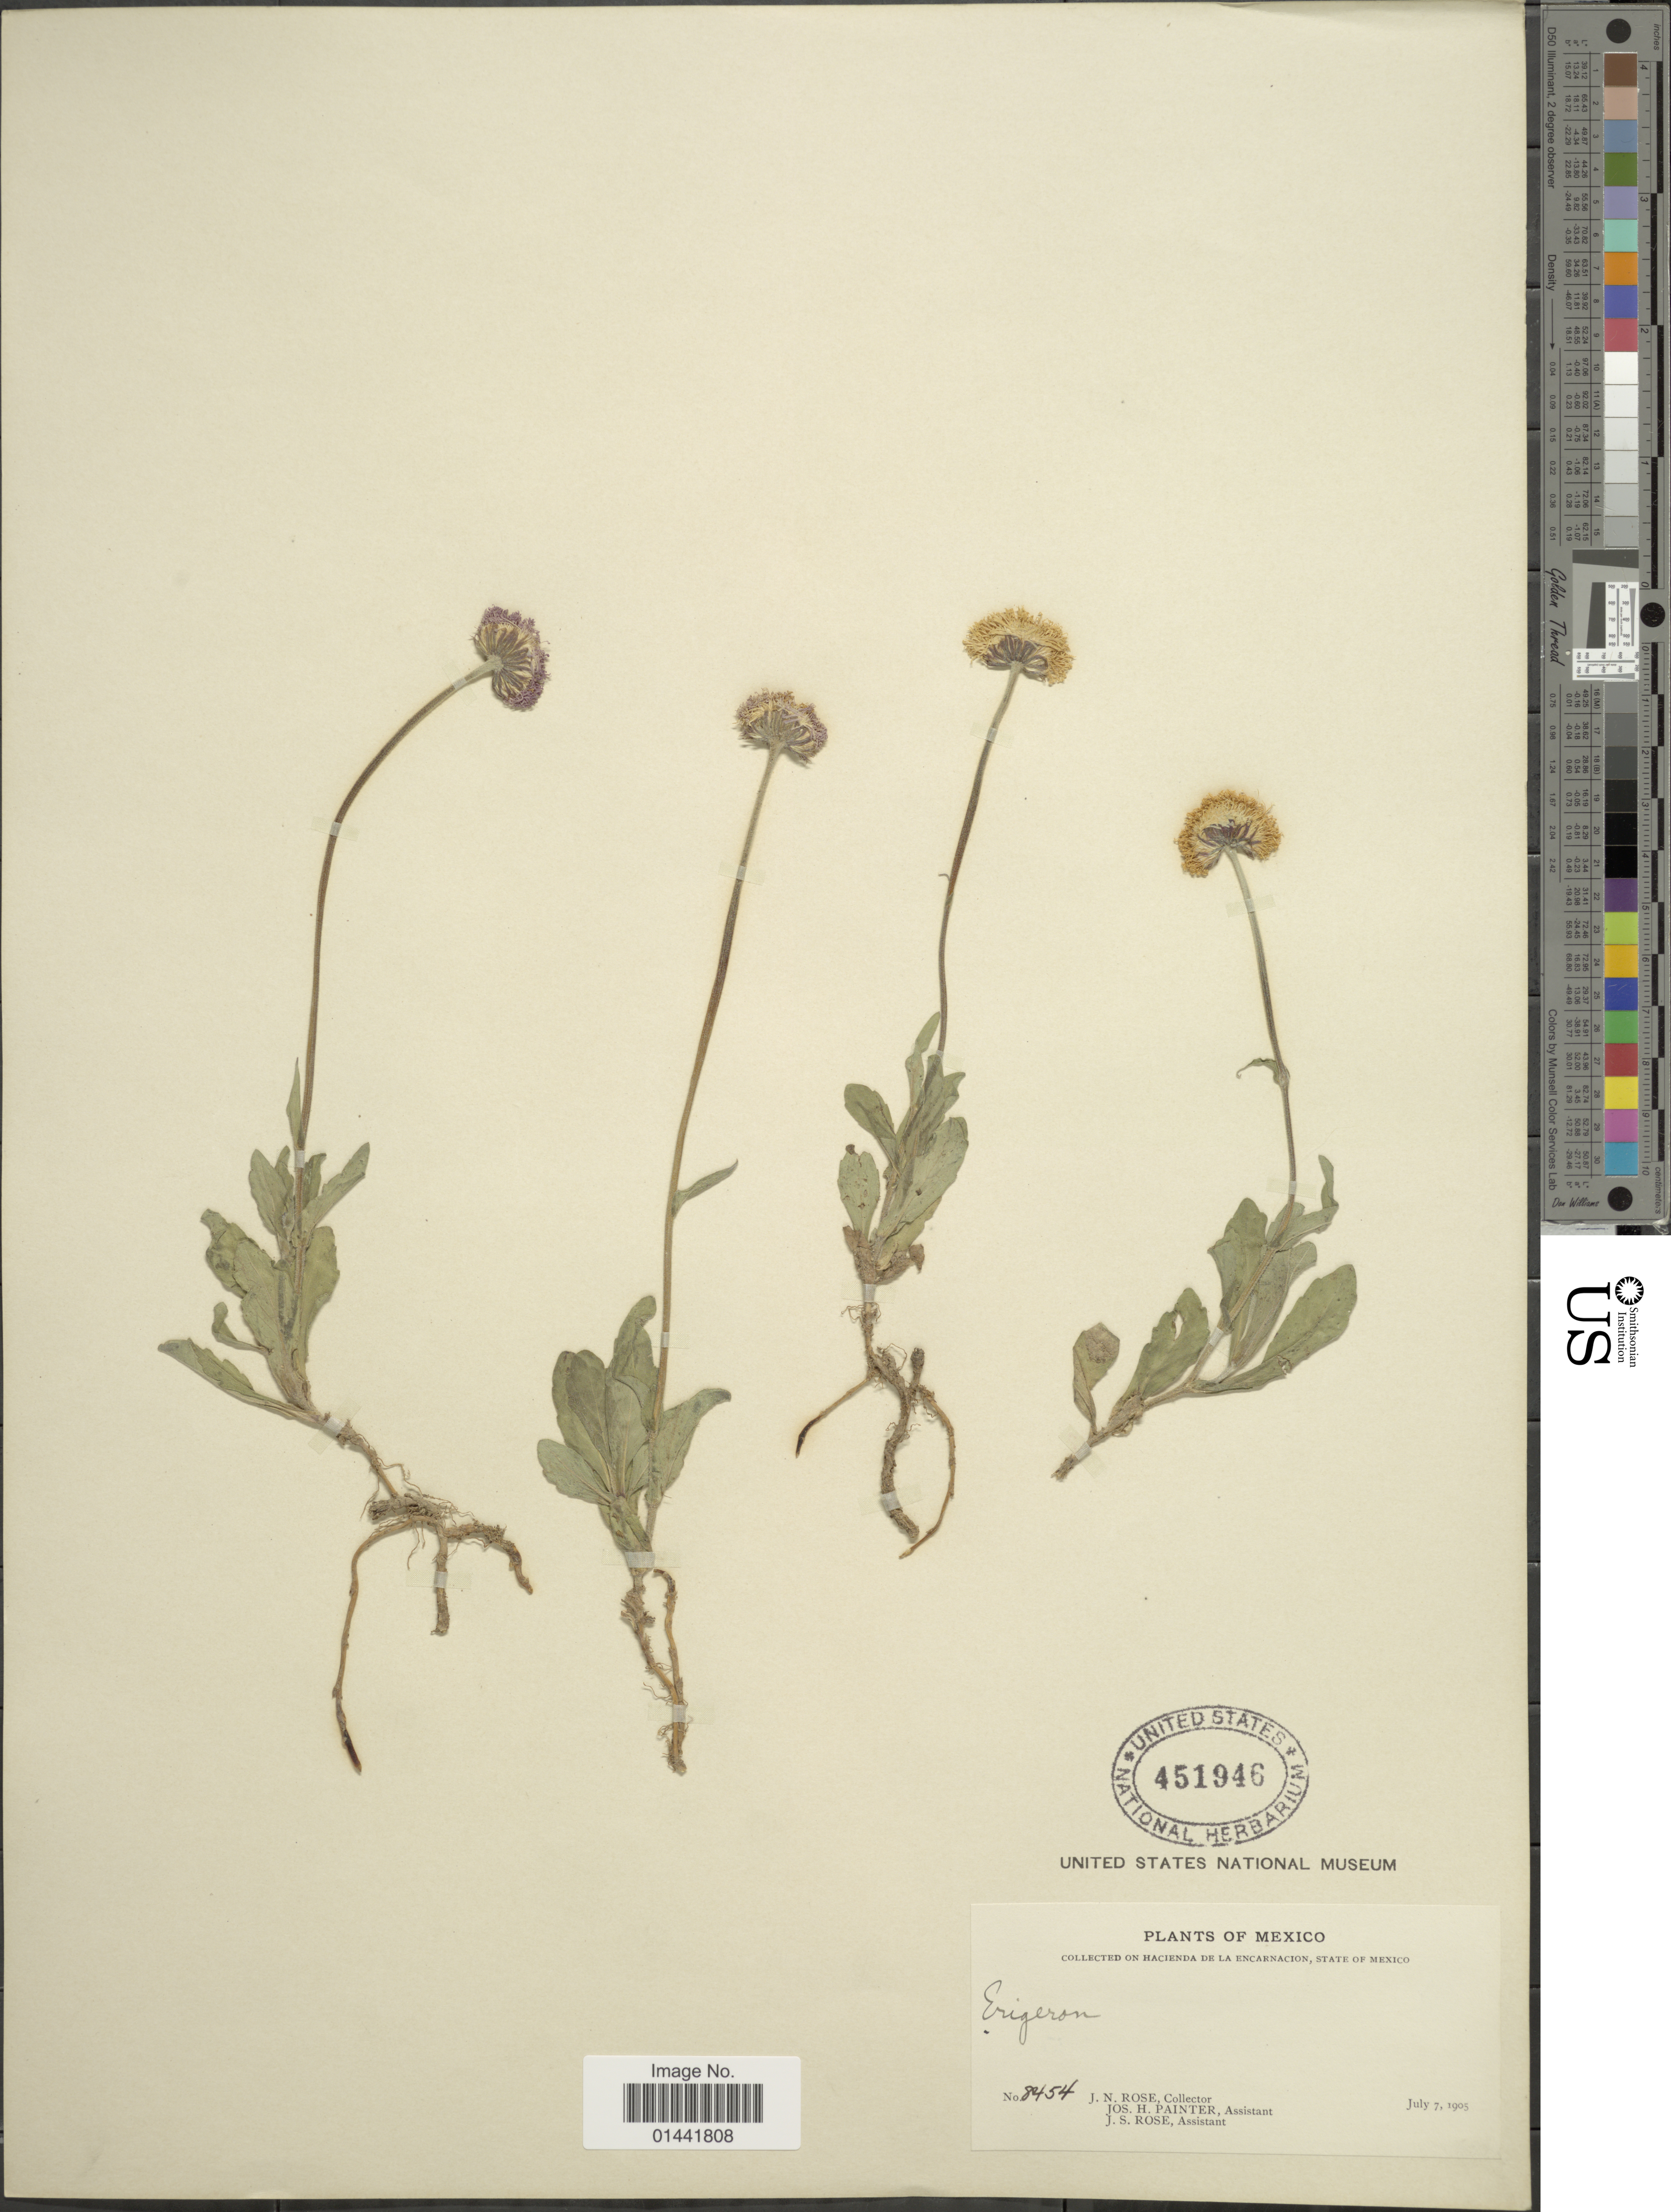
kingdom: Plantae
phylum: Tracheophyta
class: Magnoliopsida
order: Asterales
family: Asteraceae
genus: Erigeron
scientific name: Erigeron scaposus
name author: DC.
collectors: J. N. Rose, J. H. Painter & J. S. Rose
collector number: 8454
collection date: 1905-07-07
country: Mexico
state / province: México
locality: On Hacienda de La Encarnacion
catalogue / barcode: US 451946